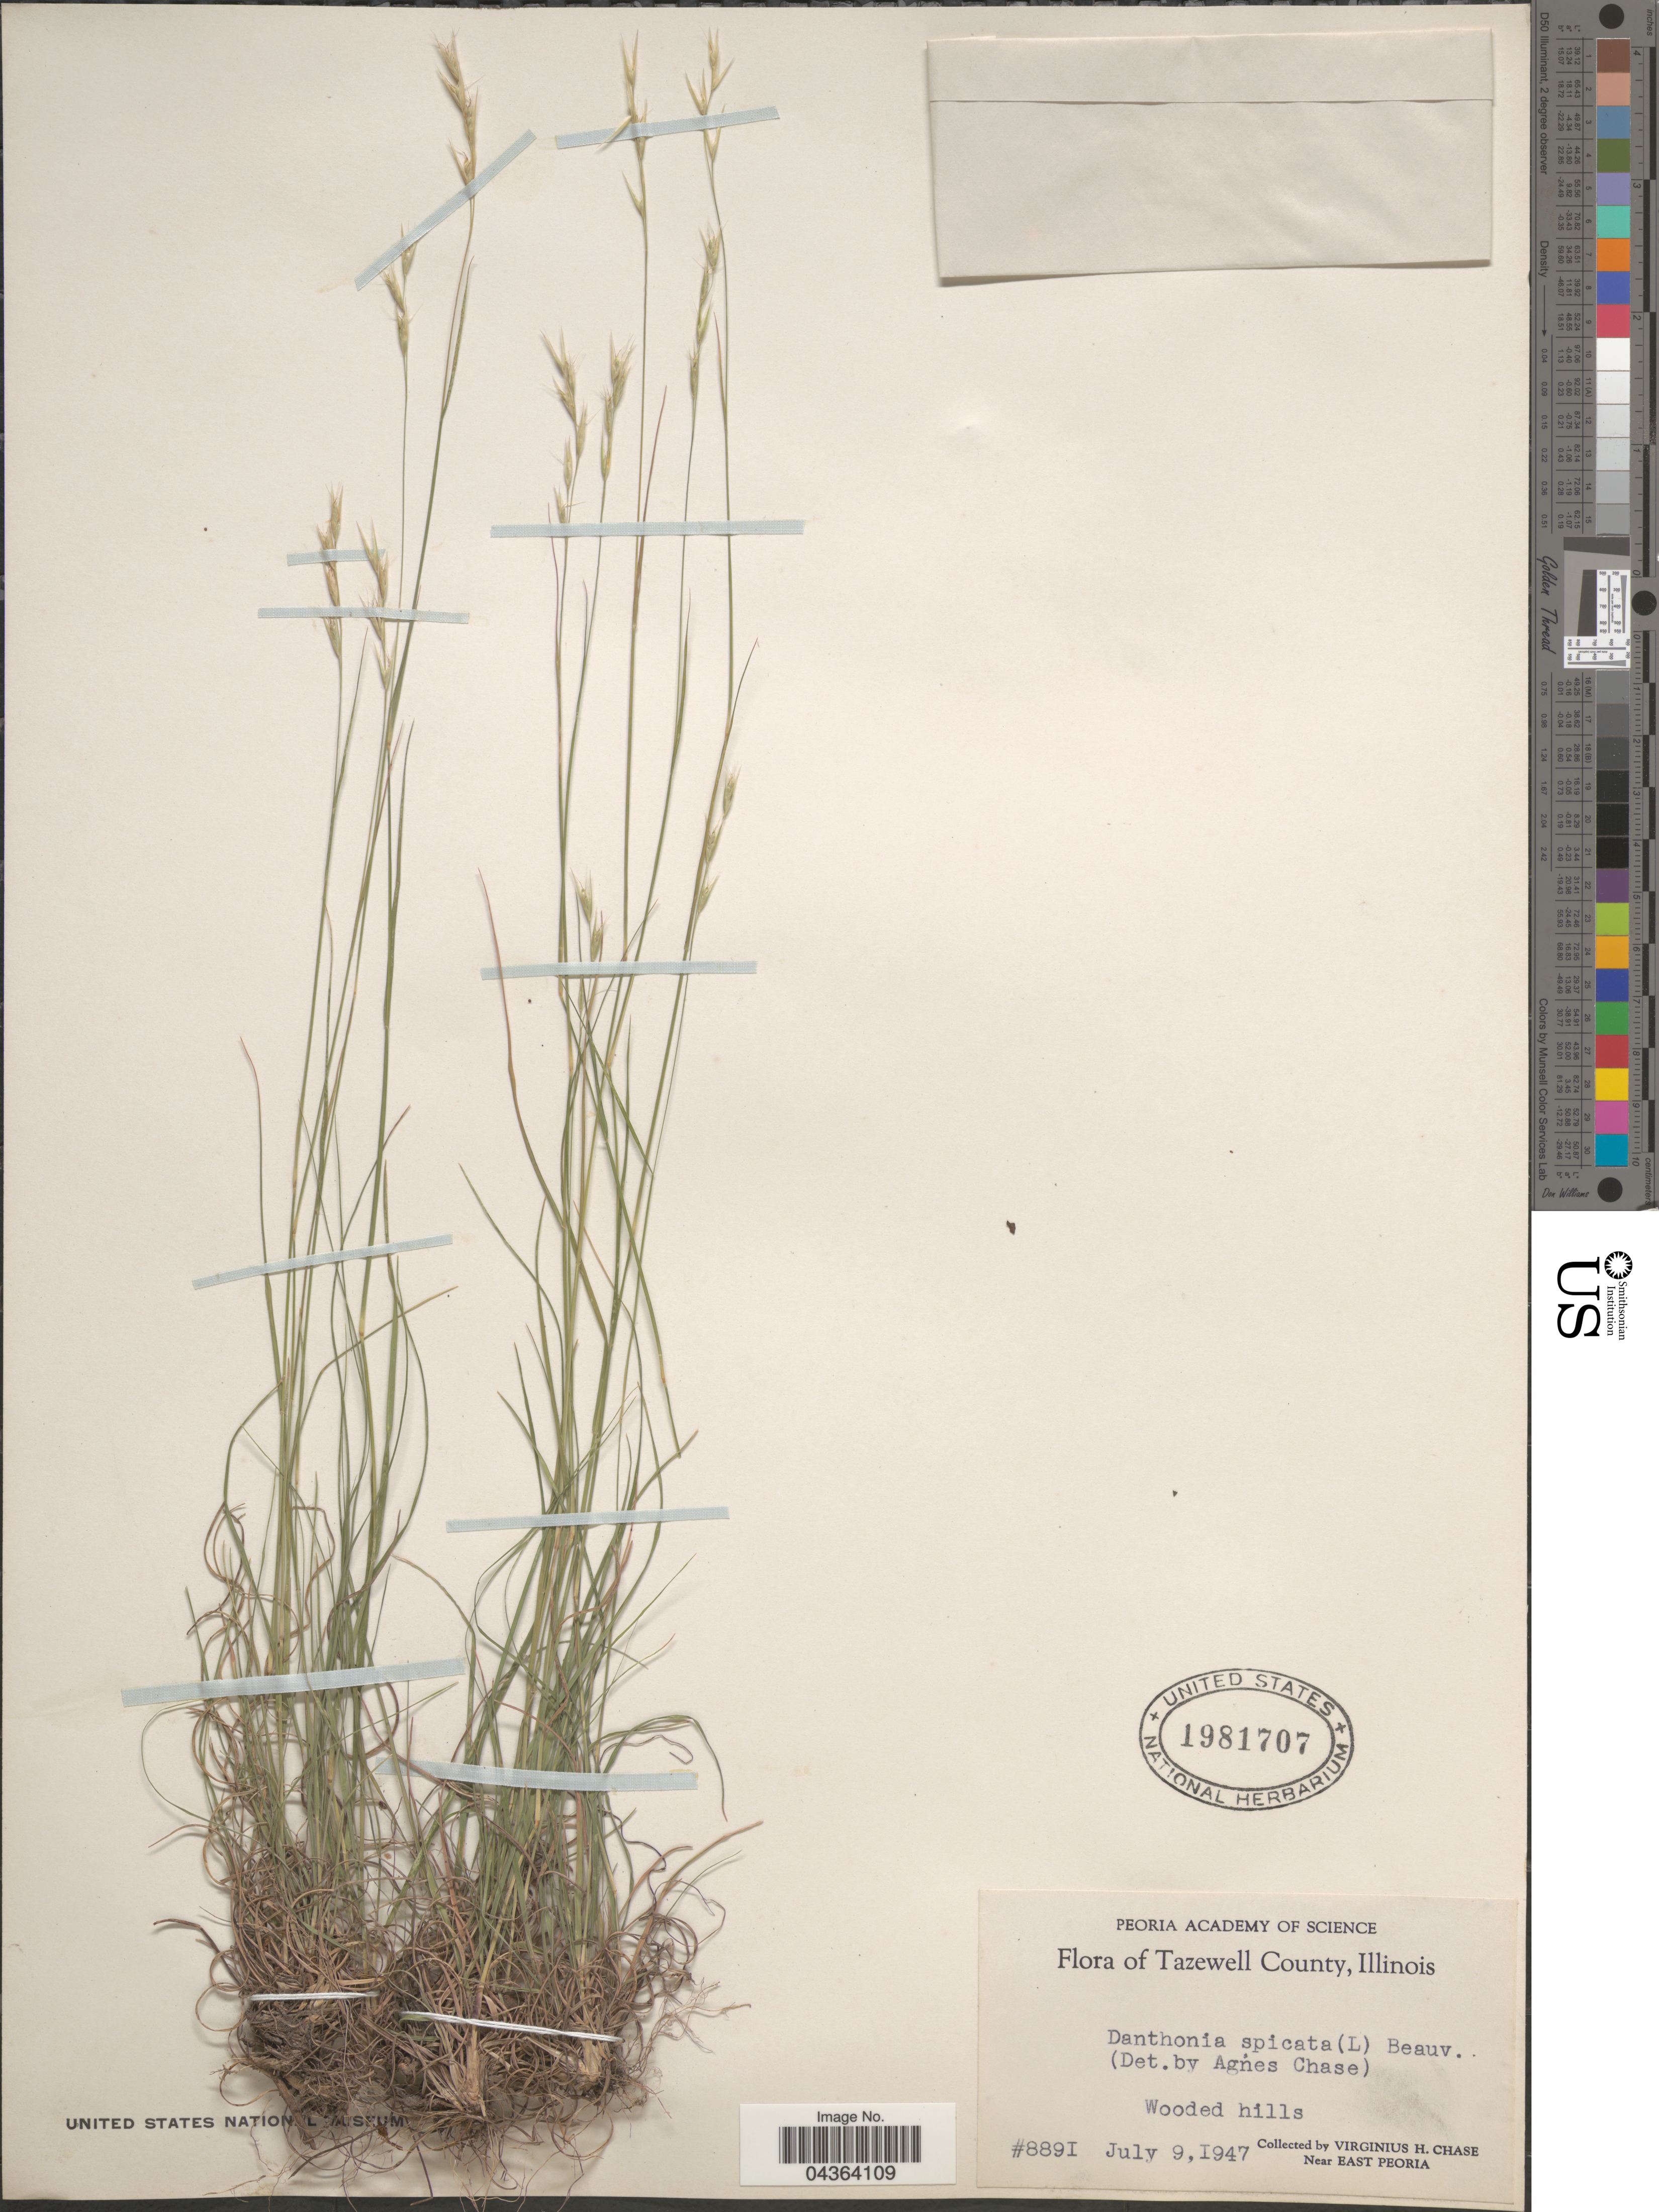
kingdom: Plantae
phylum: Tracheophyta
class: Liliopsida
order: Poales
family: Poaceae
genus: Danthonia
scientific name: Danthonia spicata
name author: (L.) P. Beauv. ex Roem. & Schult.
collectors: V. H. Chase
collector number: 8891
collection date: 1947-07-09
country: United States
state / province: Illinois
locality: Tazewell County. Wooded hills. Near East Peoria.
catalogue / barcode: US 1981707